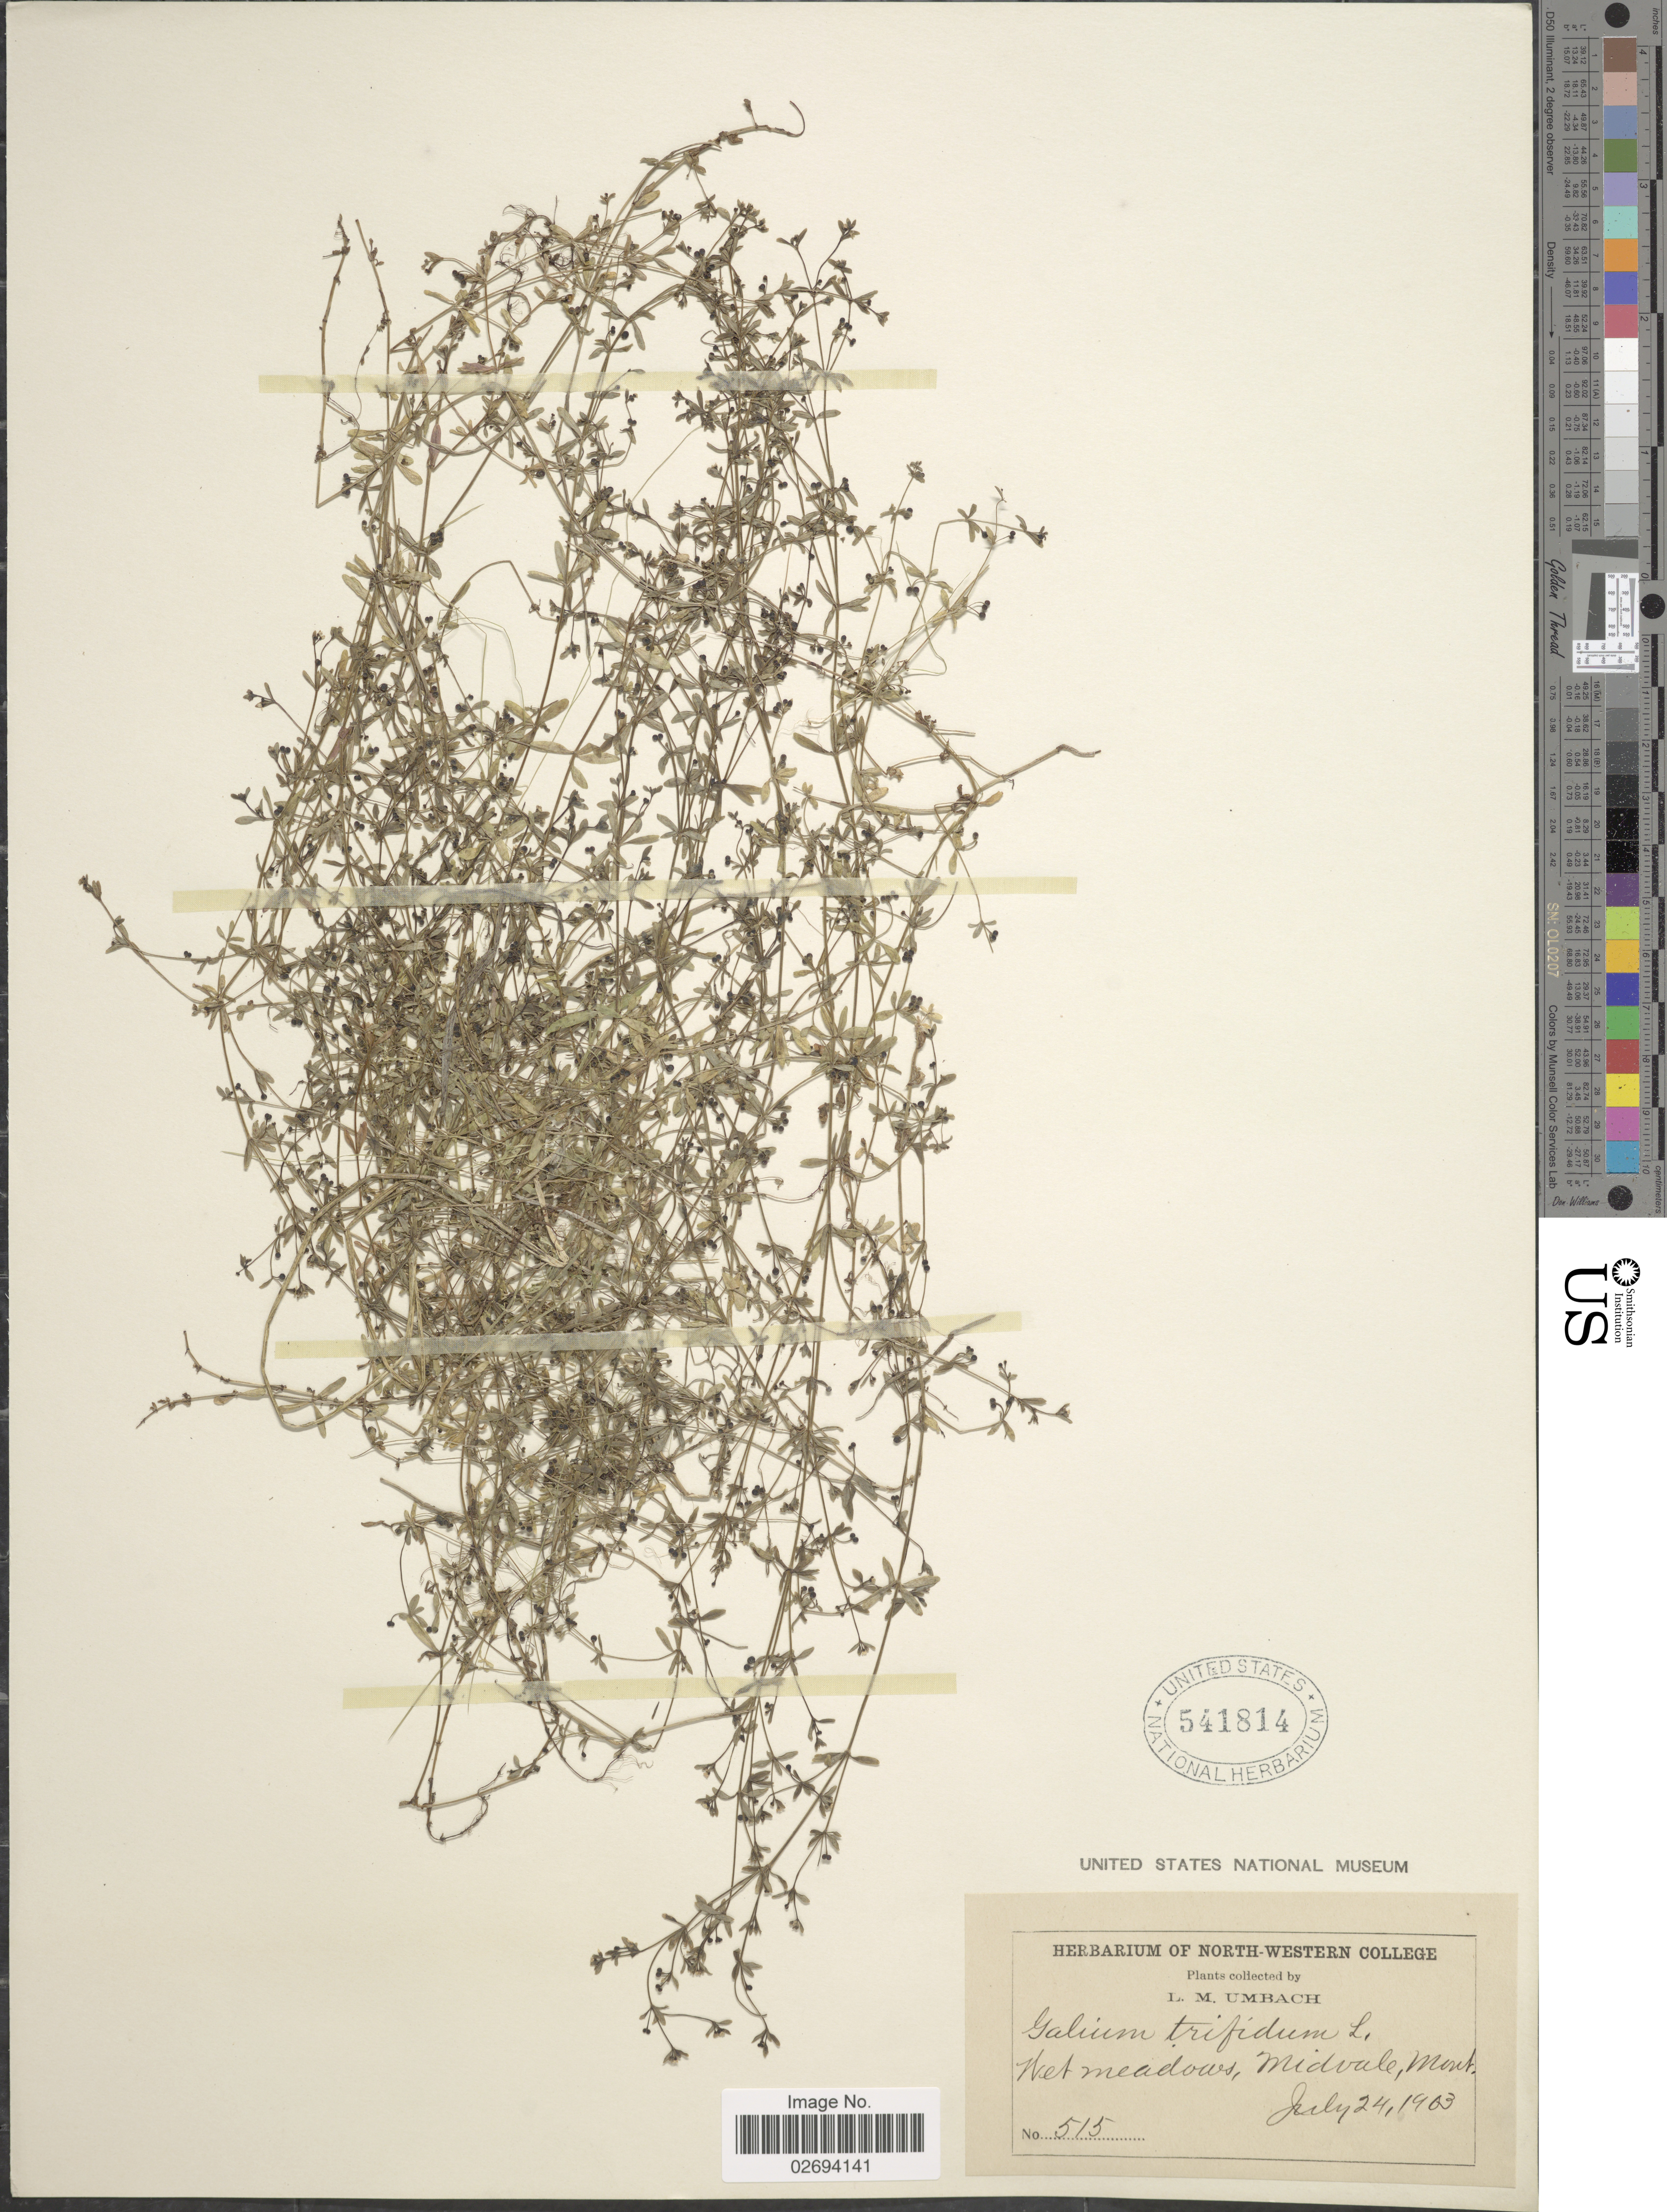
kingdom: Plantae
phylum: Tracheophyta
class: Magnoliopsida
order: Gentianales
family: Rubiaceae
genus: Galium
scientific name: Galium trifidum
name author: L.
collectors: L. M. Umbach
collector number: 515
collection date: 1903-07-24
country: United States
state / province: Montana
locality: Wet meadows, Midvale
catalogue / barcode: US 541814